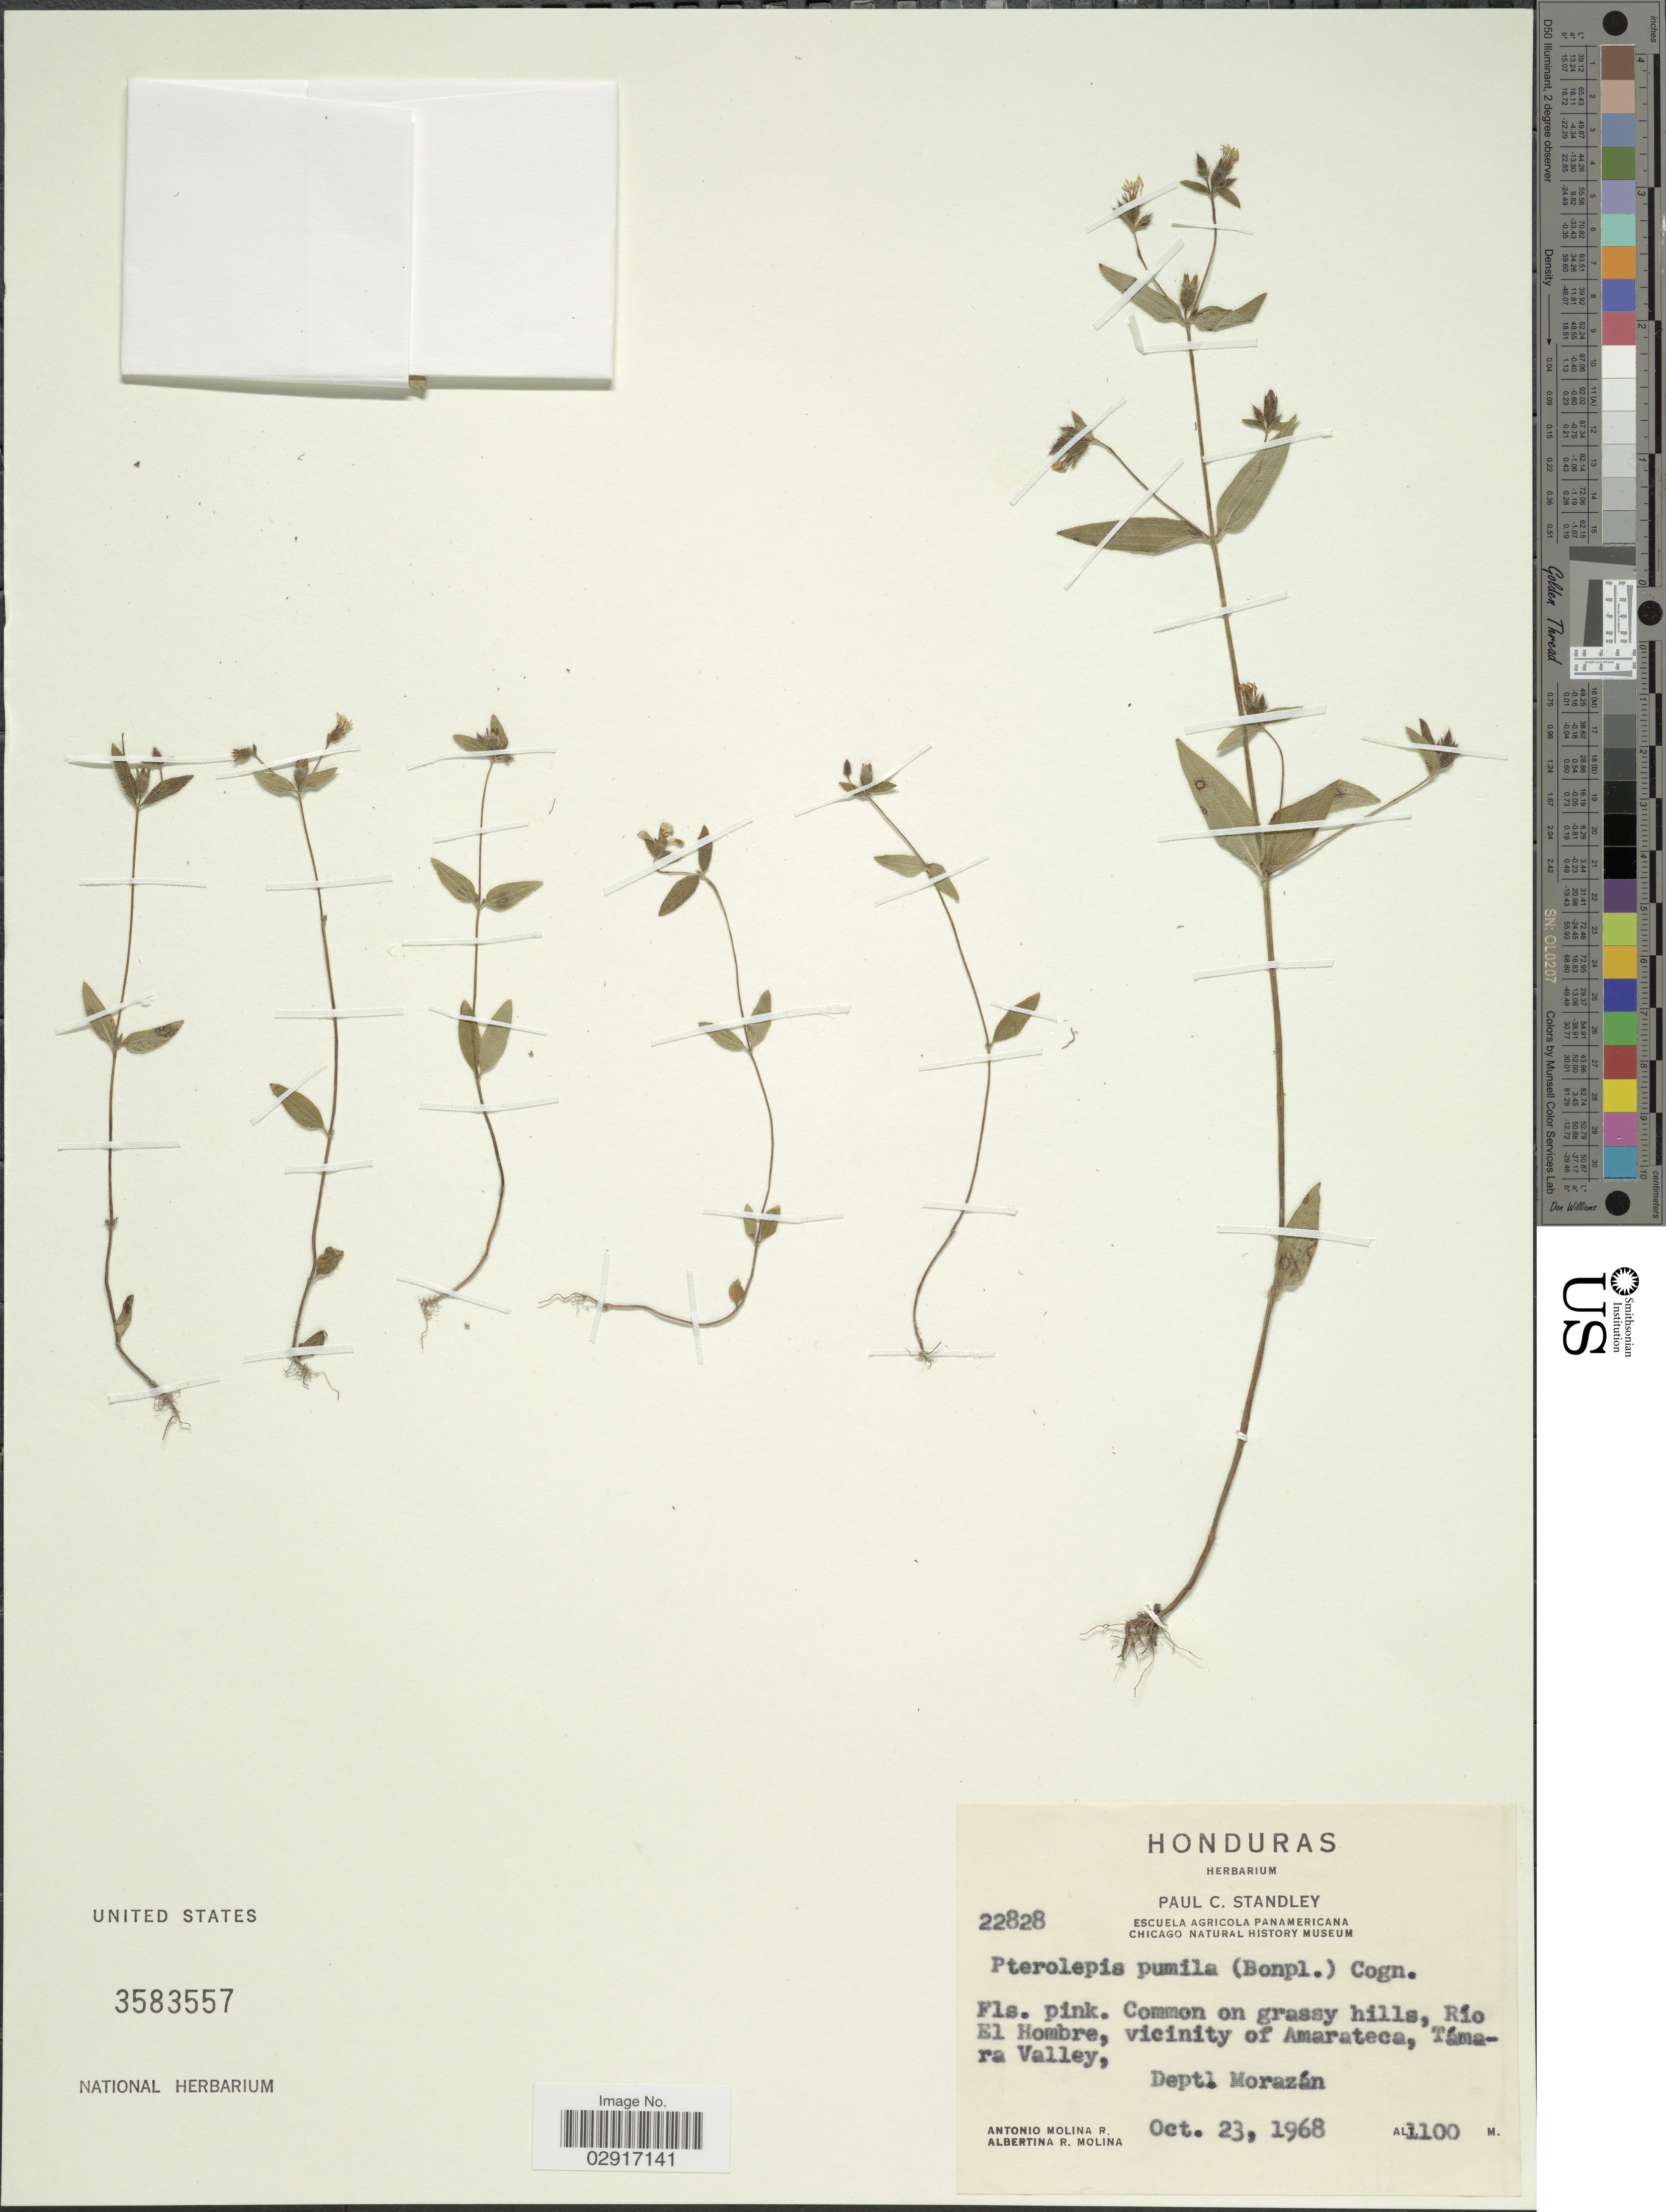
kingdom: Plantae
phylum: Tracheophyta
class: Magnoliopsida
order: Myrtales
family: Melastomataceae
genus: Pterolepis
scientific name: Pterolepis trichotoma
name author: (Rottb.) Cogn.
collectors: A. Molina R. & A. R. Molina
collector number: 22828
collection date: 1968-10-23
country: Honduras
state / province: Fco. Morazán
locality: Río El Hombre, vicinity of Amarateca, Támara Valley, Dept. Morazán.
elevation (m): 1100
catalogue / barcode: US 3583557